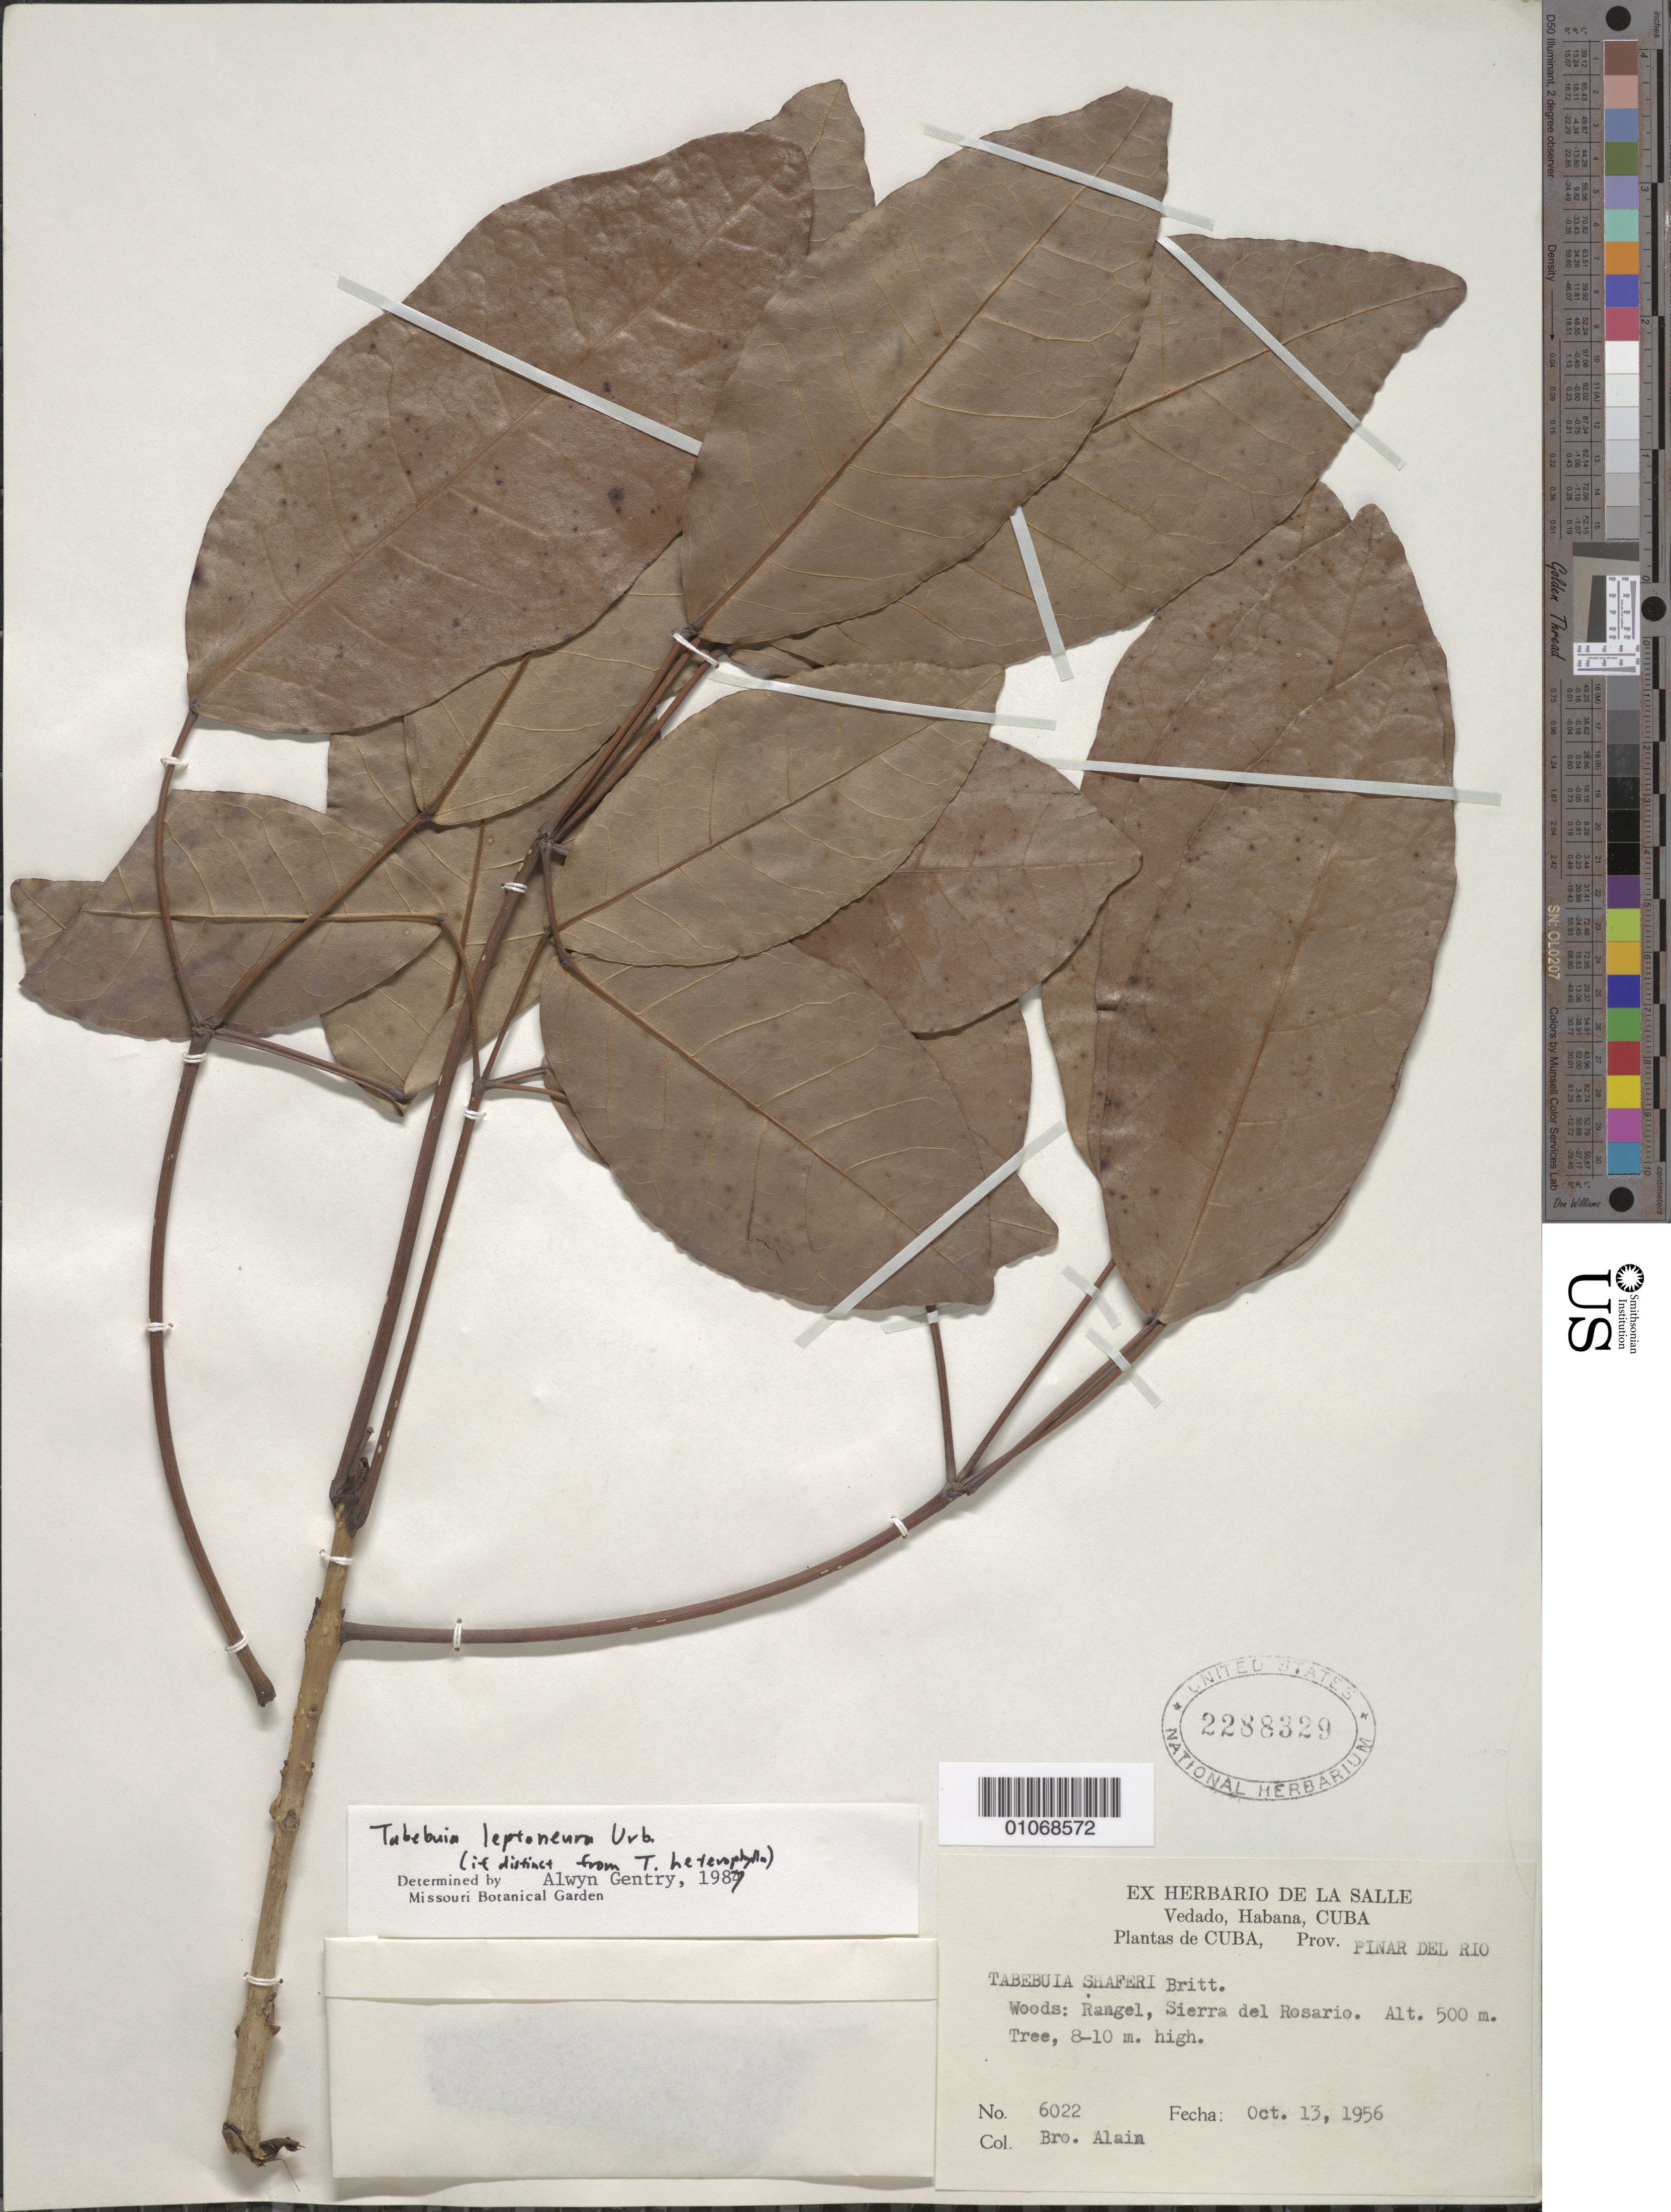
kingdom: Plantae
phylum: Tracheophyta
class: Magnoliopsida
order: Lamiales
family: Bignoniaceae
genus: Tabebuia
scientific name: Tabebuia leptoneura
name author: Urb.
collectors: A. H. Liogier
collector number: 6022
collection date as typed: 13 Oct 1956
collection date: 1956-10-13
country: Cuba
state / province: Pinar del Rio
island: Cuba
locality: Woods: Rangel, Sierra del Rosario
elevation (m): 500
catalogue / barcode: US 2288329